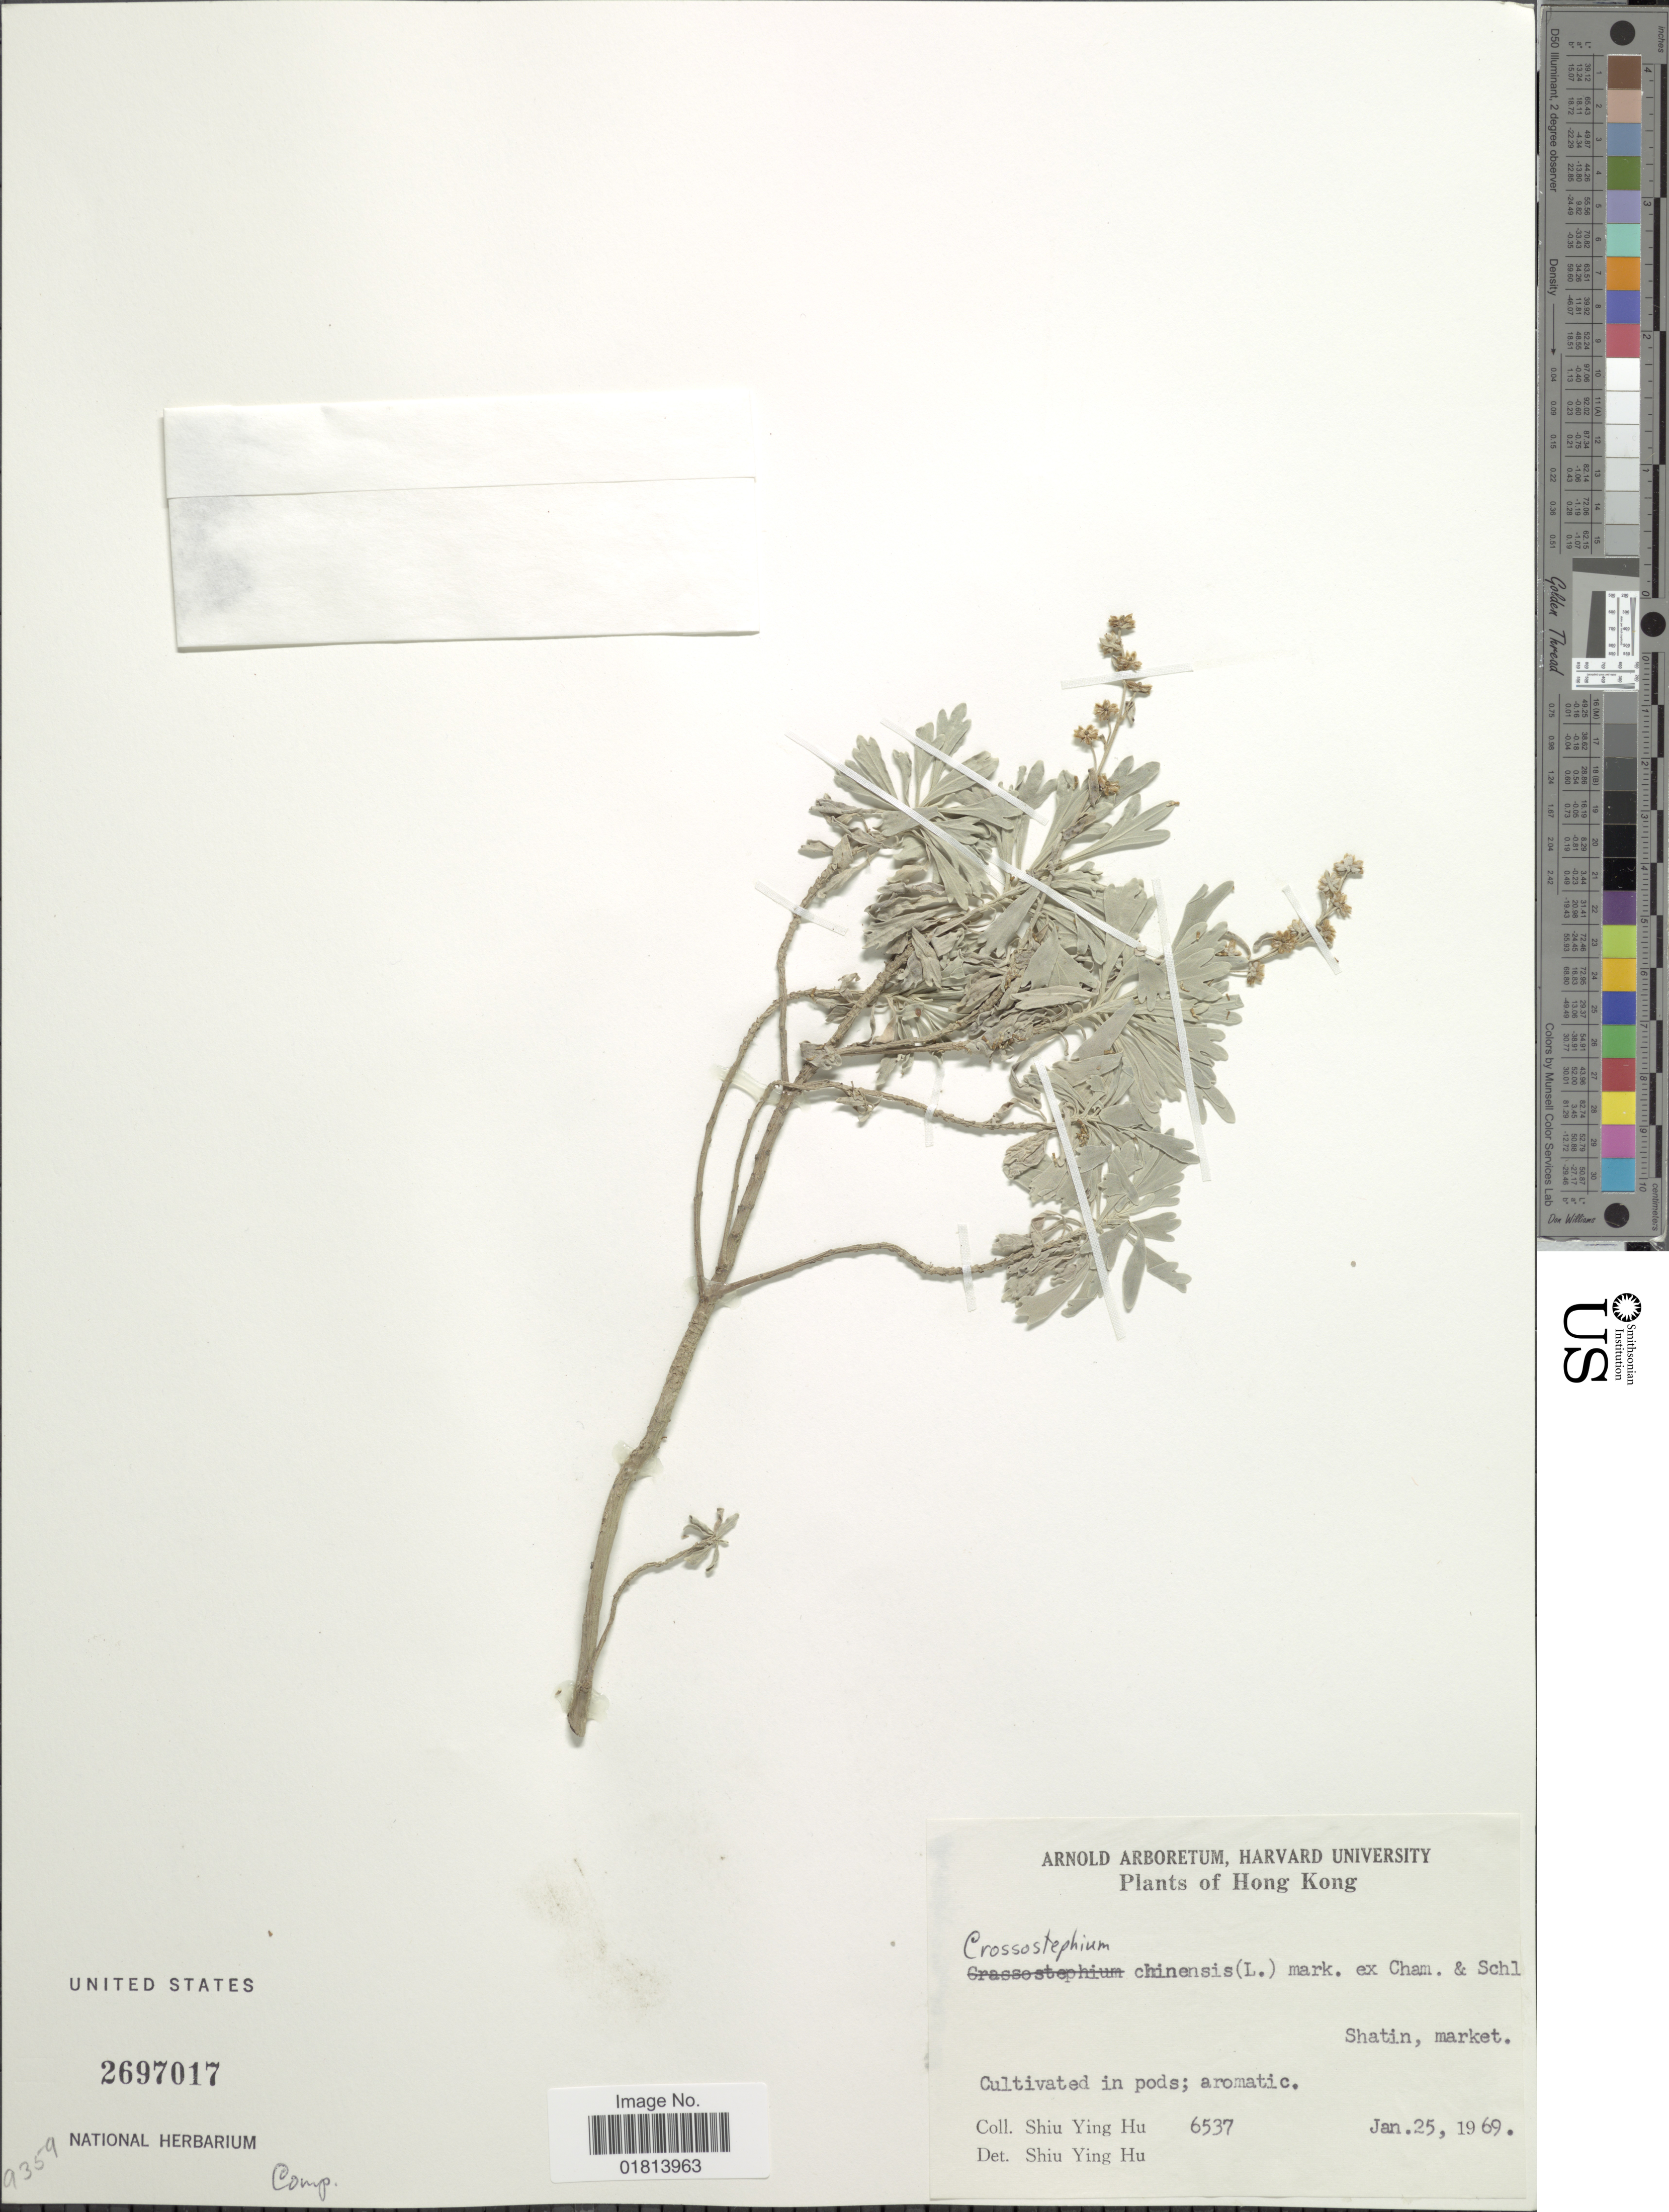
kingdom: Plantae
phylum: Tracheophyta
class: Magnoliopsida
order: Asterales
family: Asteraceae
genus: Crossostephium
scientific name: Crossostephium chinense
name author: Makino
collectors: S. Y. Hu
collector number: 6537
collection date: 1969-01-25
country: China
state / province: Hong Kong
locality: Shatin, market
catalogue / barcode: US 2697017